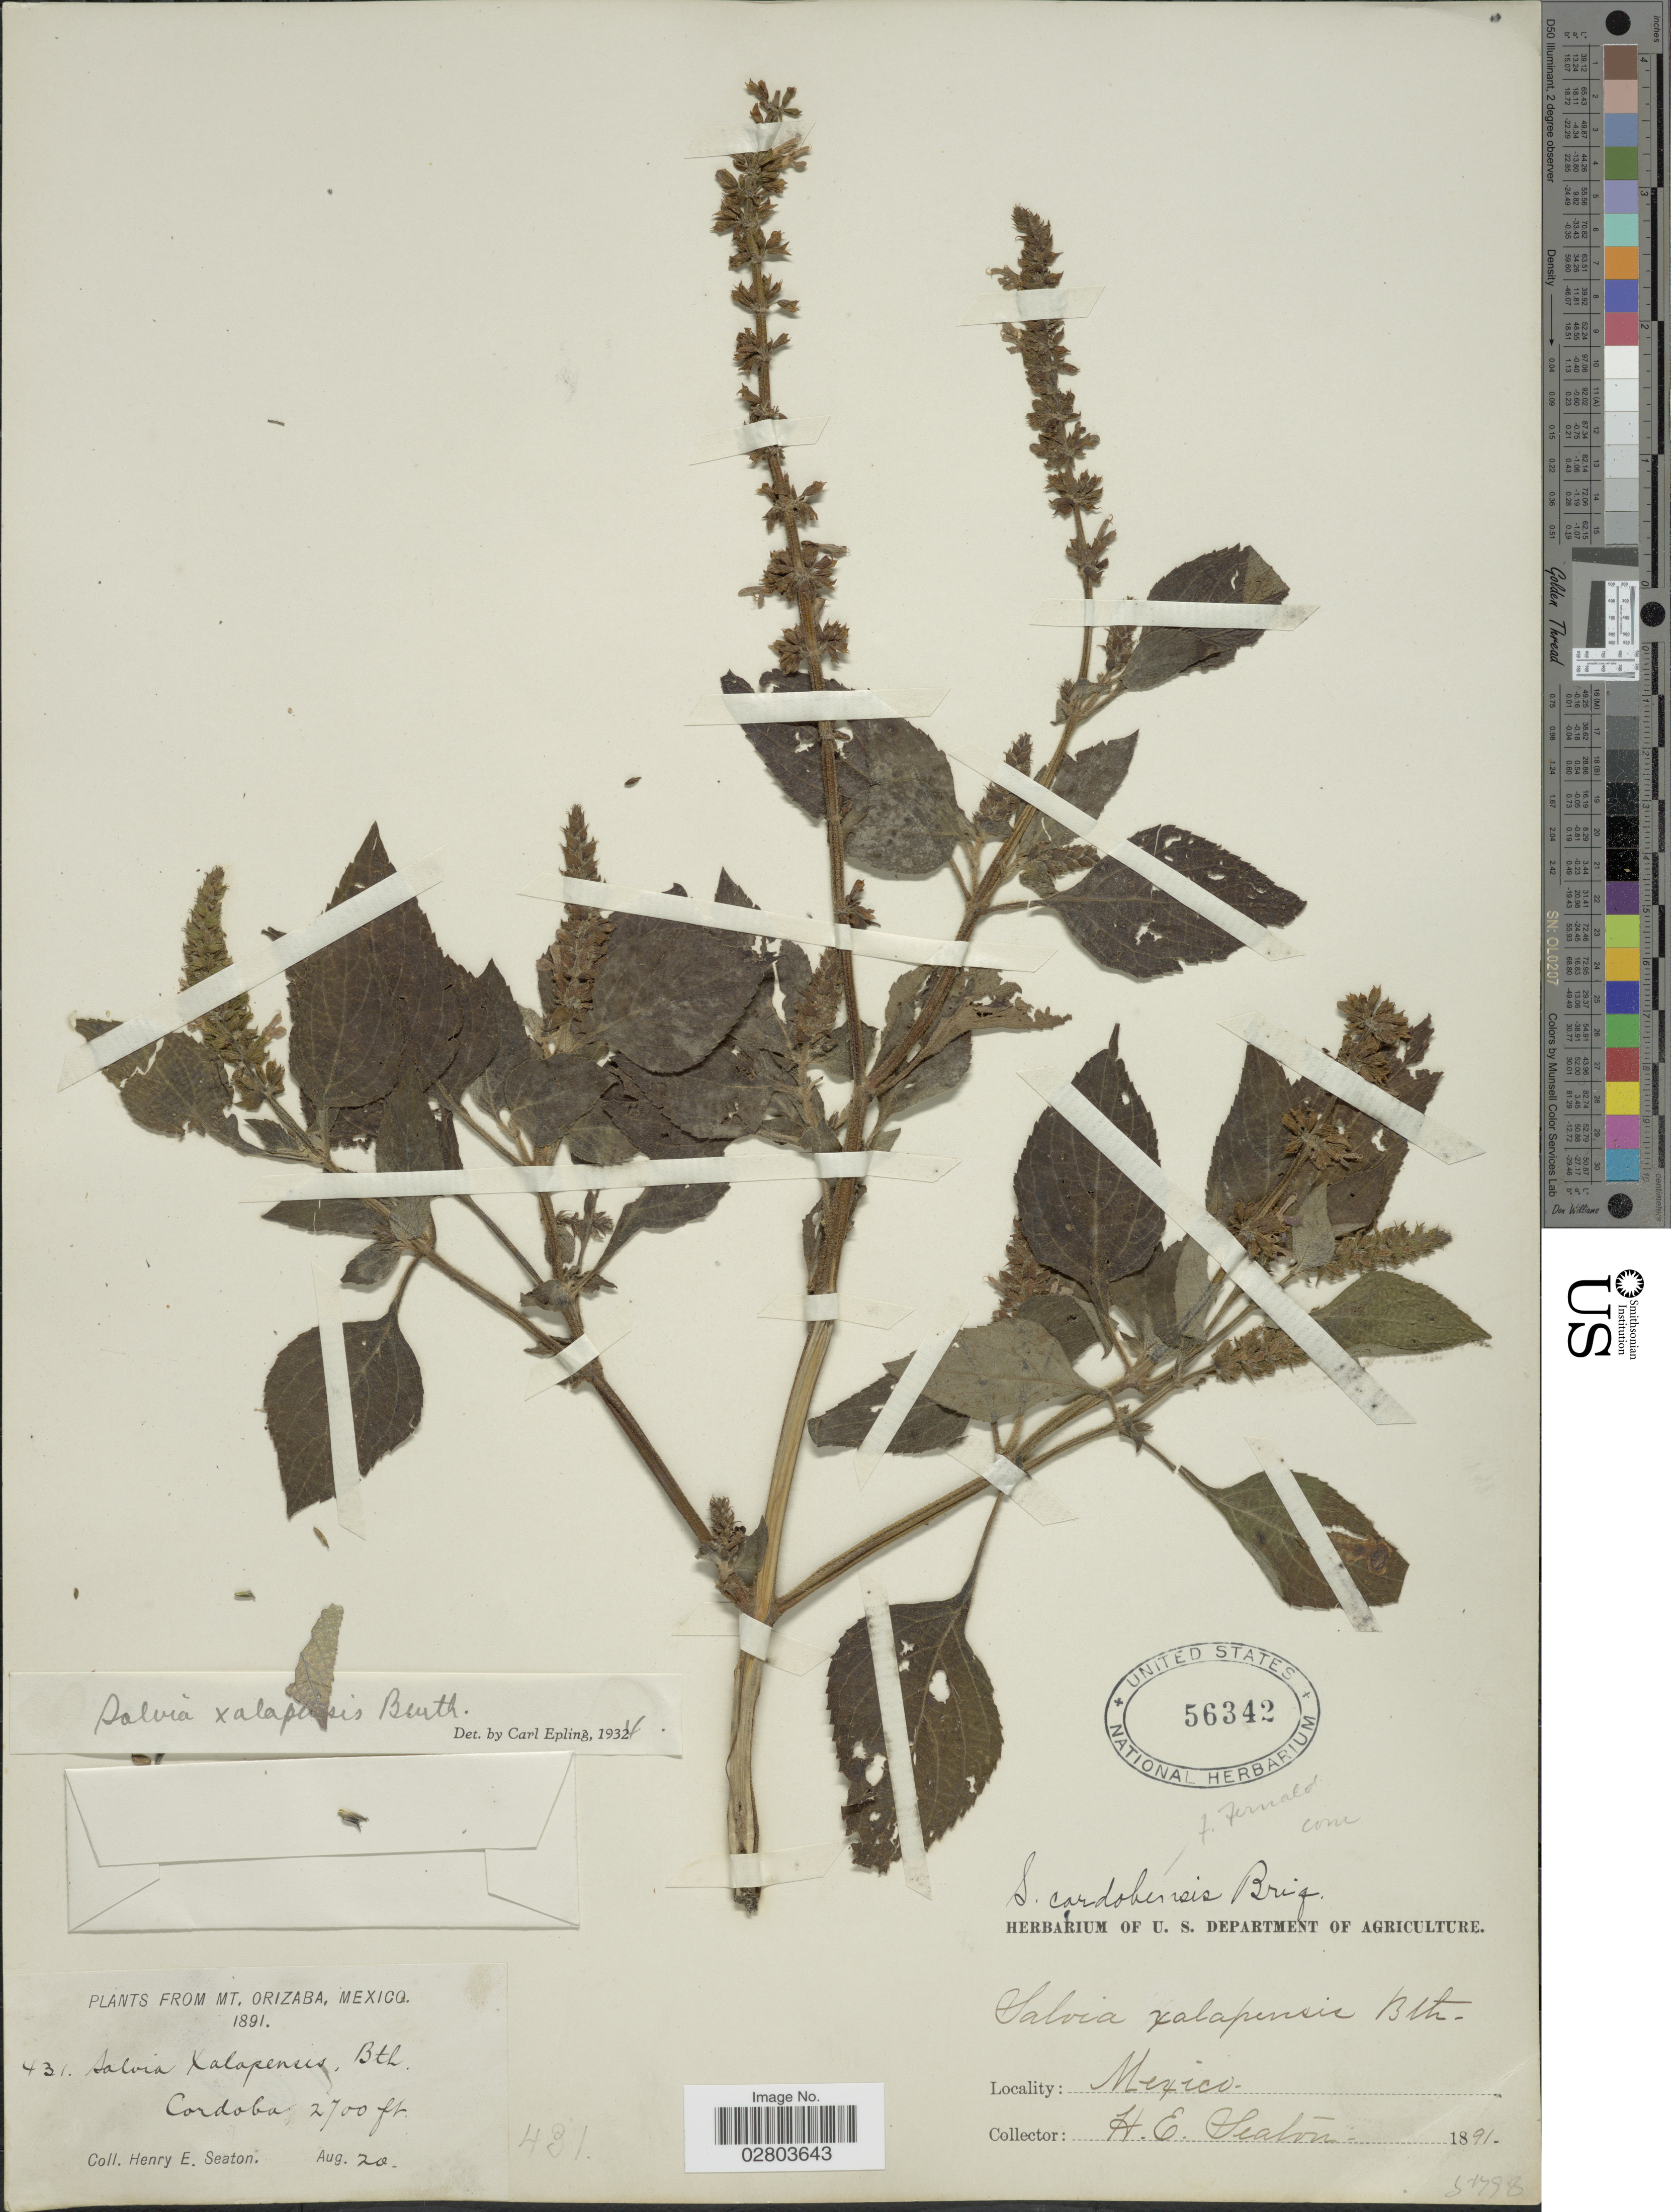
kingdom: Plantae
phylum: Tracheophyta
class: Magnoliopsida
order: Lamiales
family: Lamiaceae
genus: Salvia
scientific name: Salvia xalapensis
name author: Benth.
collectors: H. E. Seaton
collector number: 431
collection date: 1891-08-20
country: Mexico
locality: Mt. Orizaba. Cordoba.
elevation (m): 823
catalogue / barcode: US 56342